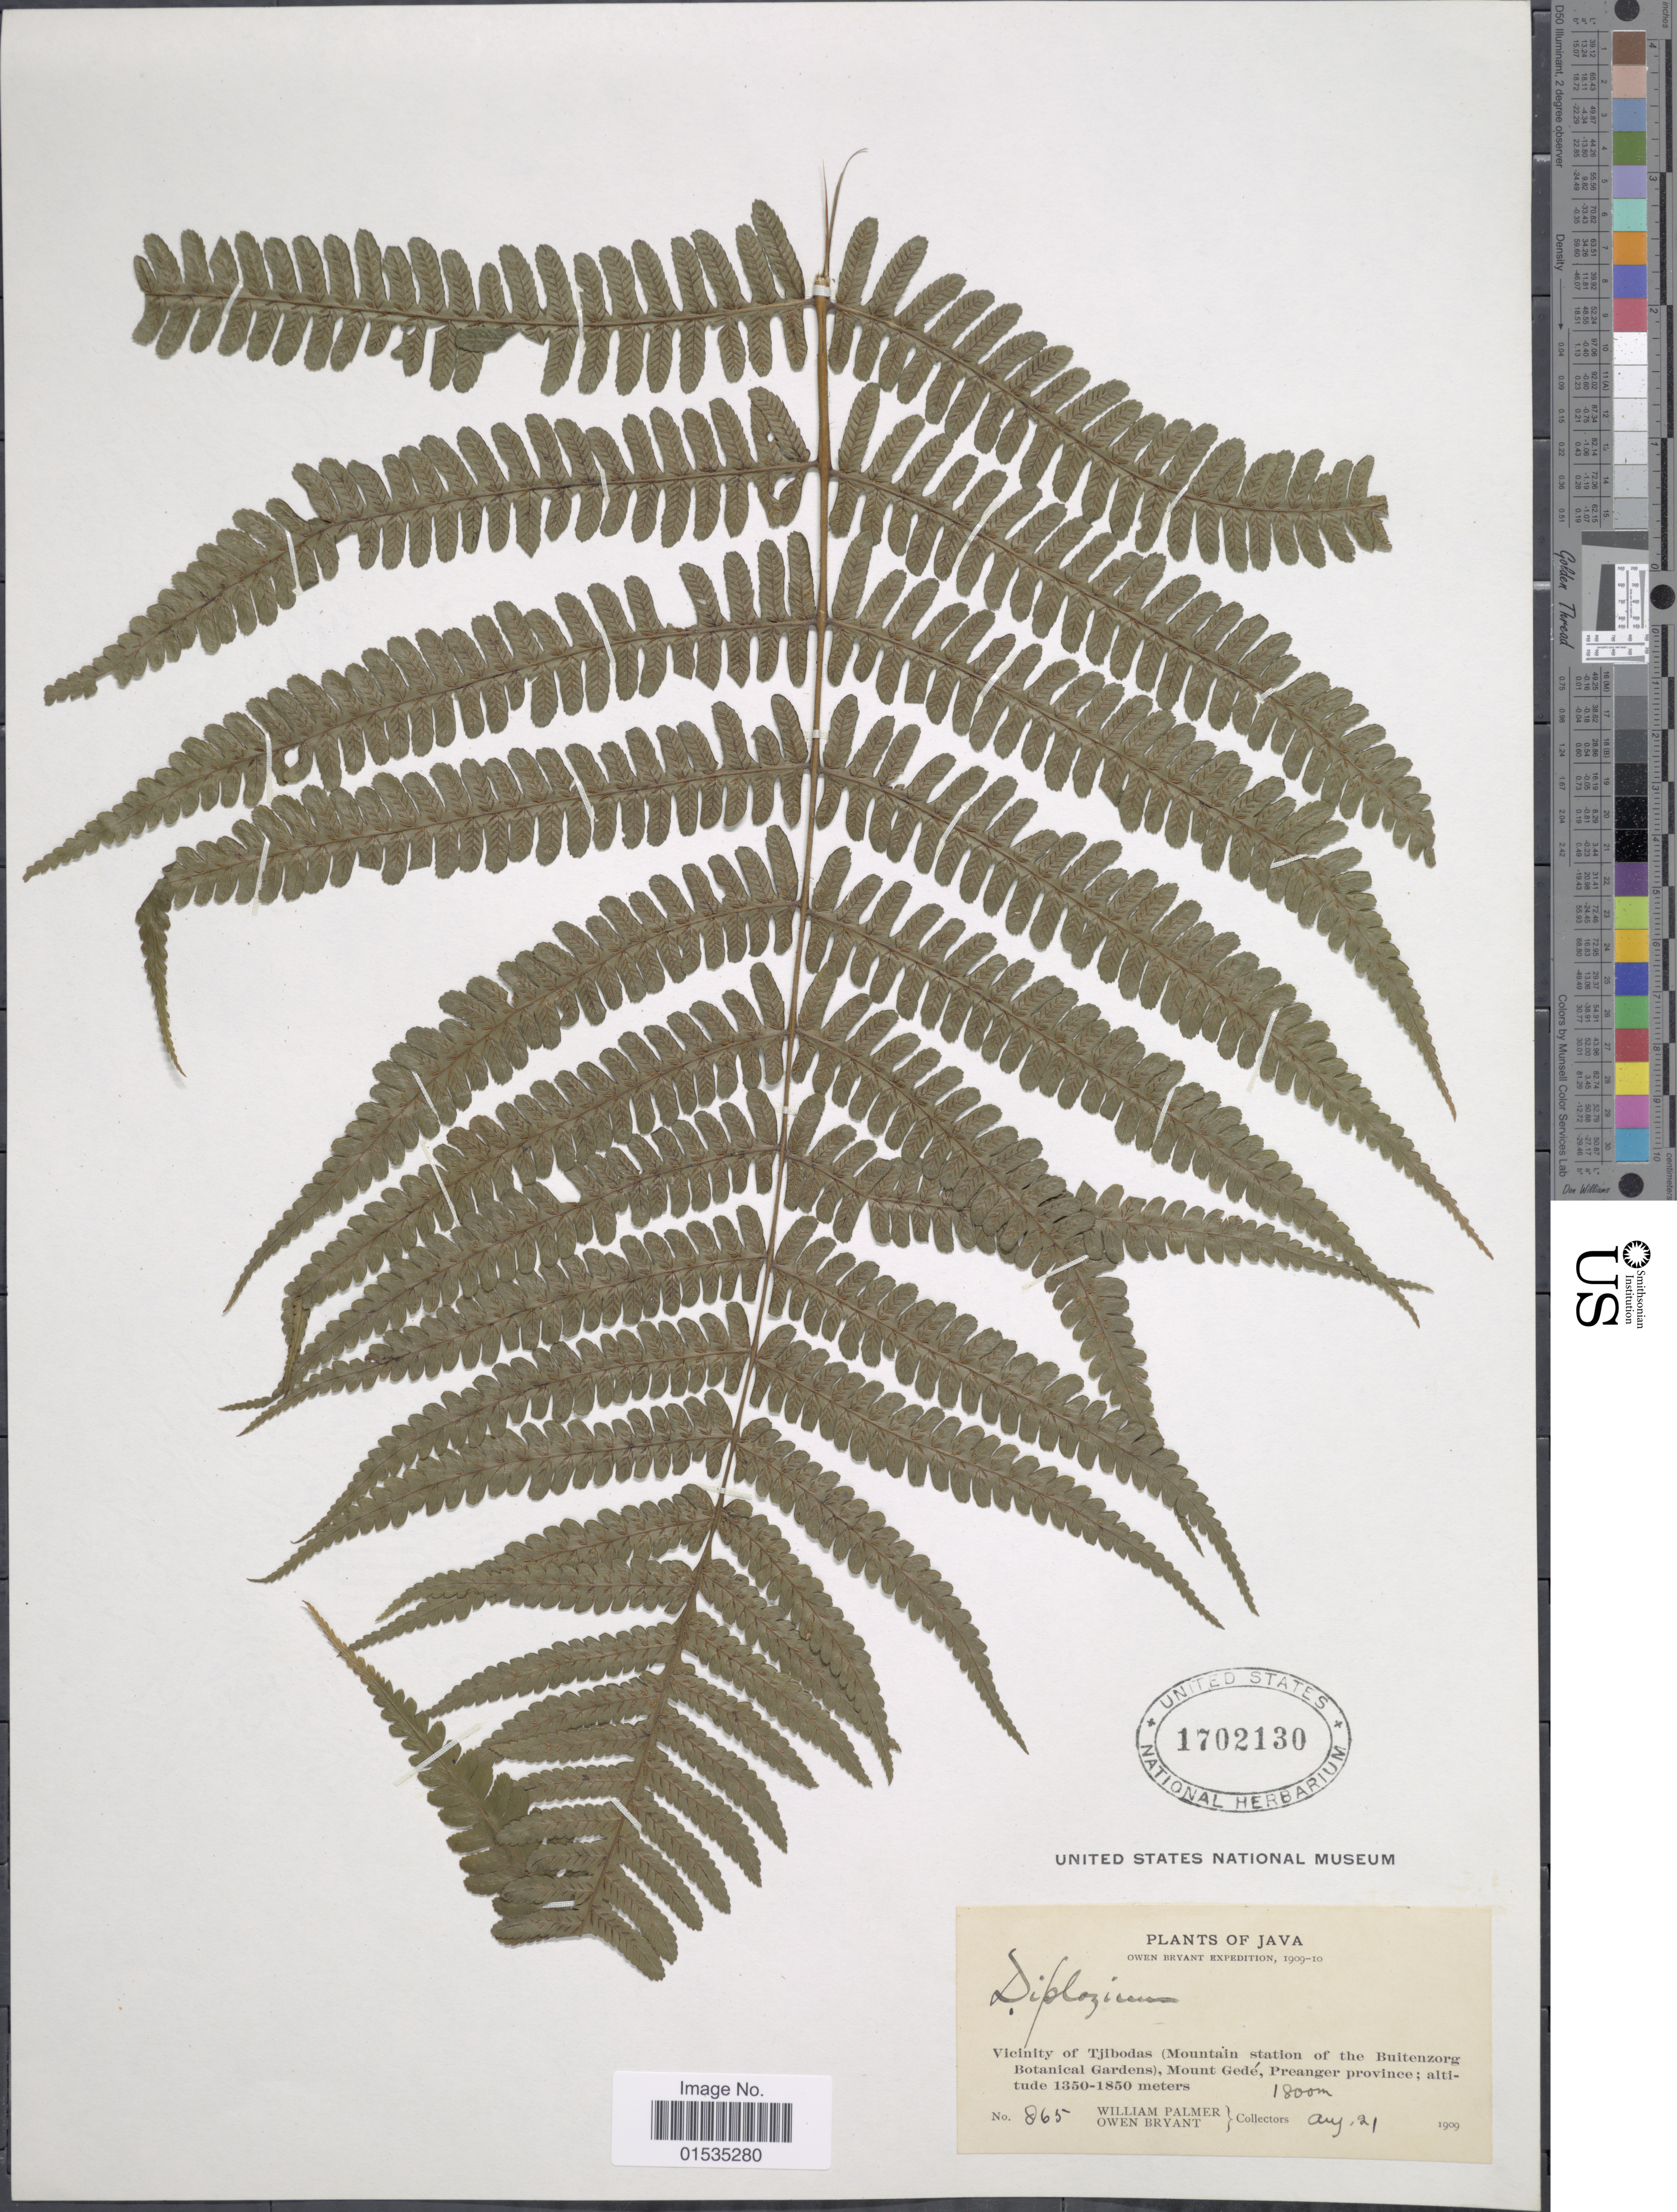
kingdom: Plantae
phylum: Tracheophyta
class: Polypodiopsida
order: Polypodiales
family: Athyriaceae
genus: Diplazium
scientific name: Diplazium sp.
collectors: W. Palmer & O. Bryant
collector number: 865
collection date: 1909-08-21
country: Indonesia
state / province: Java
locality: Vicinity of Tjibodas (Mountains station of the Buitenzorg Botanical Gardens), Mount Gedé, Preanger Province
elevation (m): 1800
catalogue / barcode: US 1702130